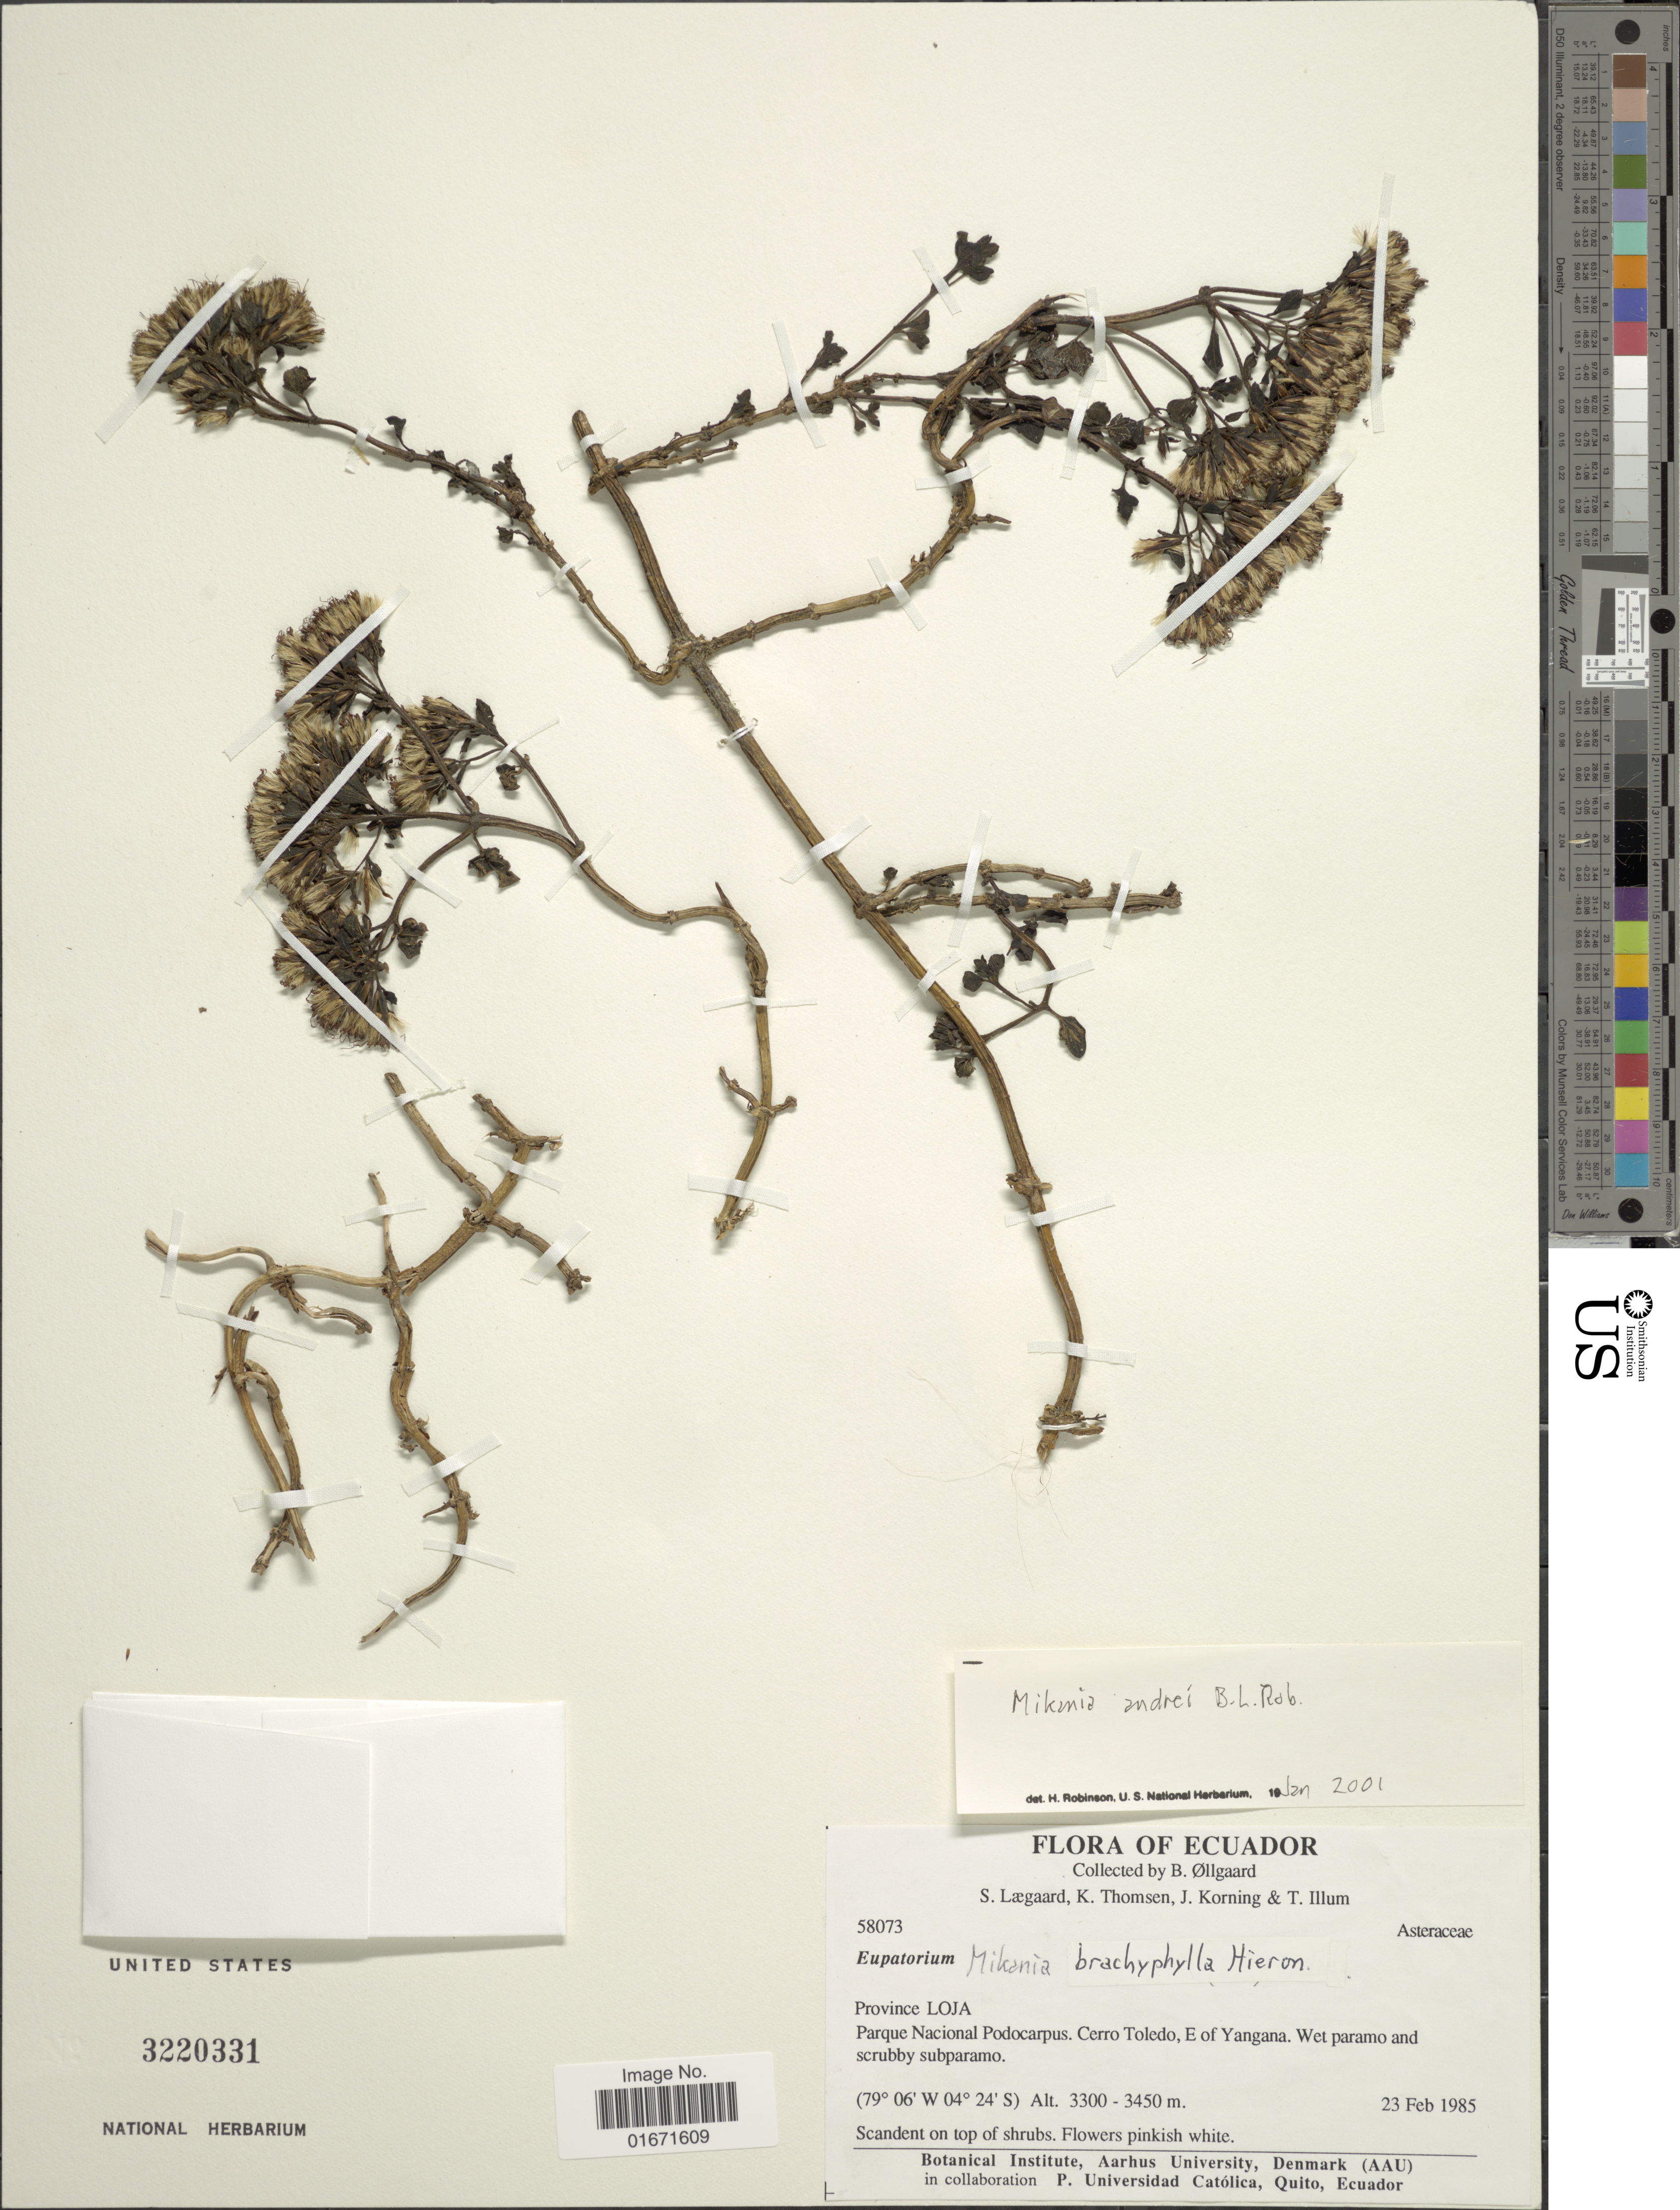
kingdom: Plantae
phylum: Tracheophyta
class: Magnoliopsida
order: Asterales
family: Asteraceae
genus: Mikania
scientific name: Mikania andrei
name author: B.L. Rob.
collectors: B. Øllgaard, S. Lægaard, K. Thomsen, J. Korning & T. Illum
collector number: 58073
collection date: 1985-02-23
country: Ecuador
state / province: Loja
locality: Province Loja. Parque Nacional Podocarpus. Cerro Toledo, E of Yangana. Wet paramo and scrubby subparamo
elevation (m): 3300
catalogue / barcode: US 3220331